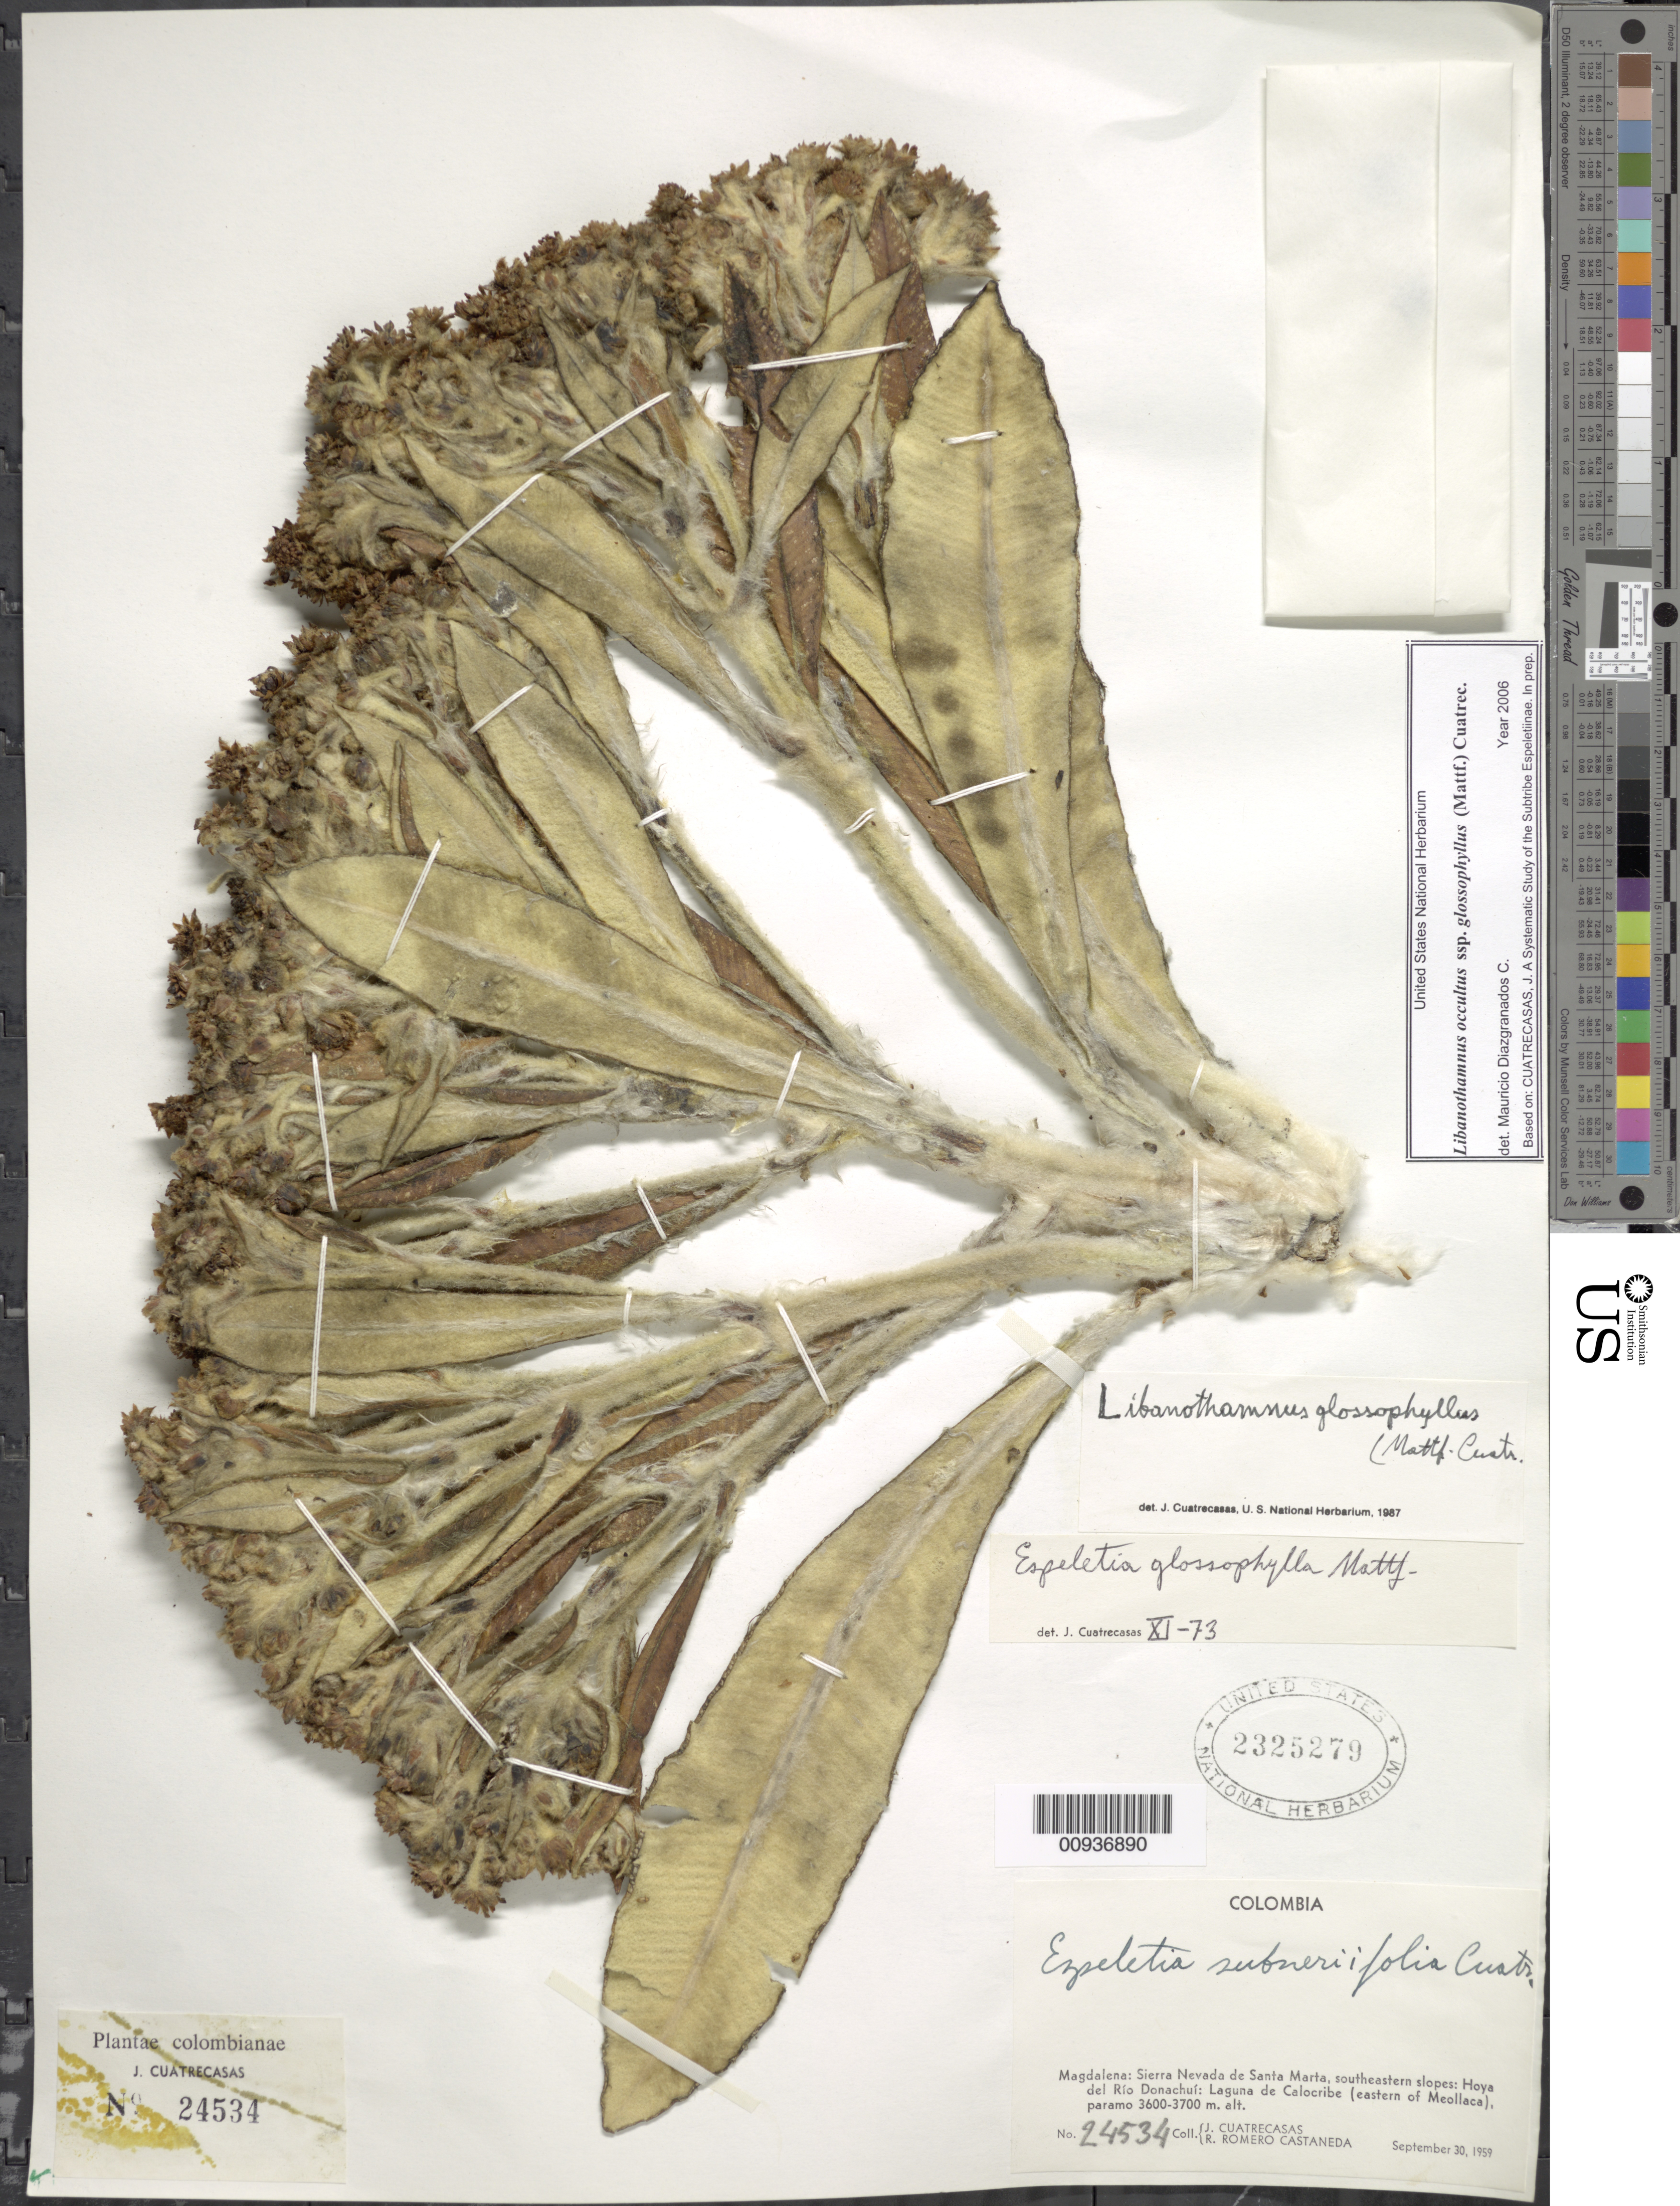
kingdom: Plantae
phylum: Tracheophyta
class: Magnoliopsida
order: Asterales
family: Asteraceae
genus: Libanothamnus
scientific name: Libanothamnus occultus subsp. glossophyllus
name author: (Mattf.) Cuatrec.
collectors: J. Cuatrecasas & R. Romero Castañeda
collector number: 24534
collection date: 1959-09-30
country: Colombia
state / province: Magdalena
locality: Sierra Nevada de Santa Marta, southeastern slopes, Hoya del Rio Donachui, Laguna de Calocribe (eastern of Meollaca)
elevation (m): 3600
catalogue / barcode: US 2325279